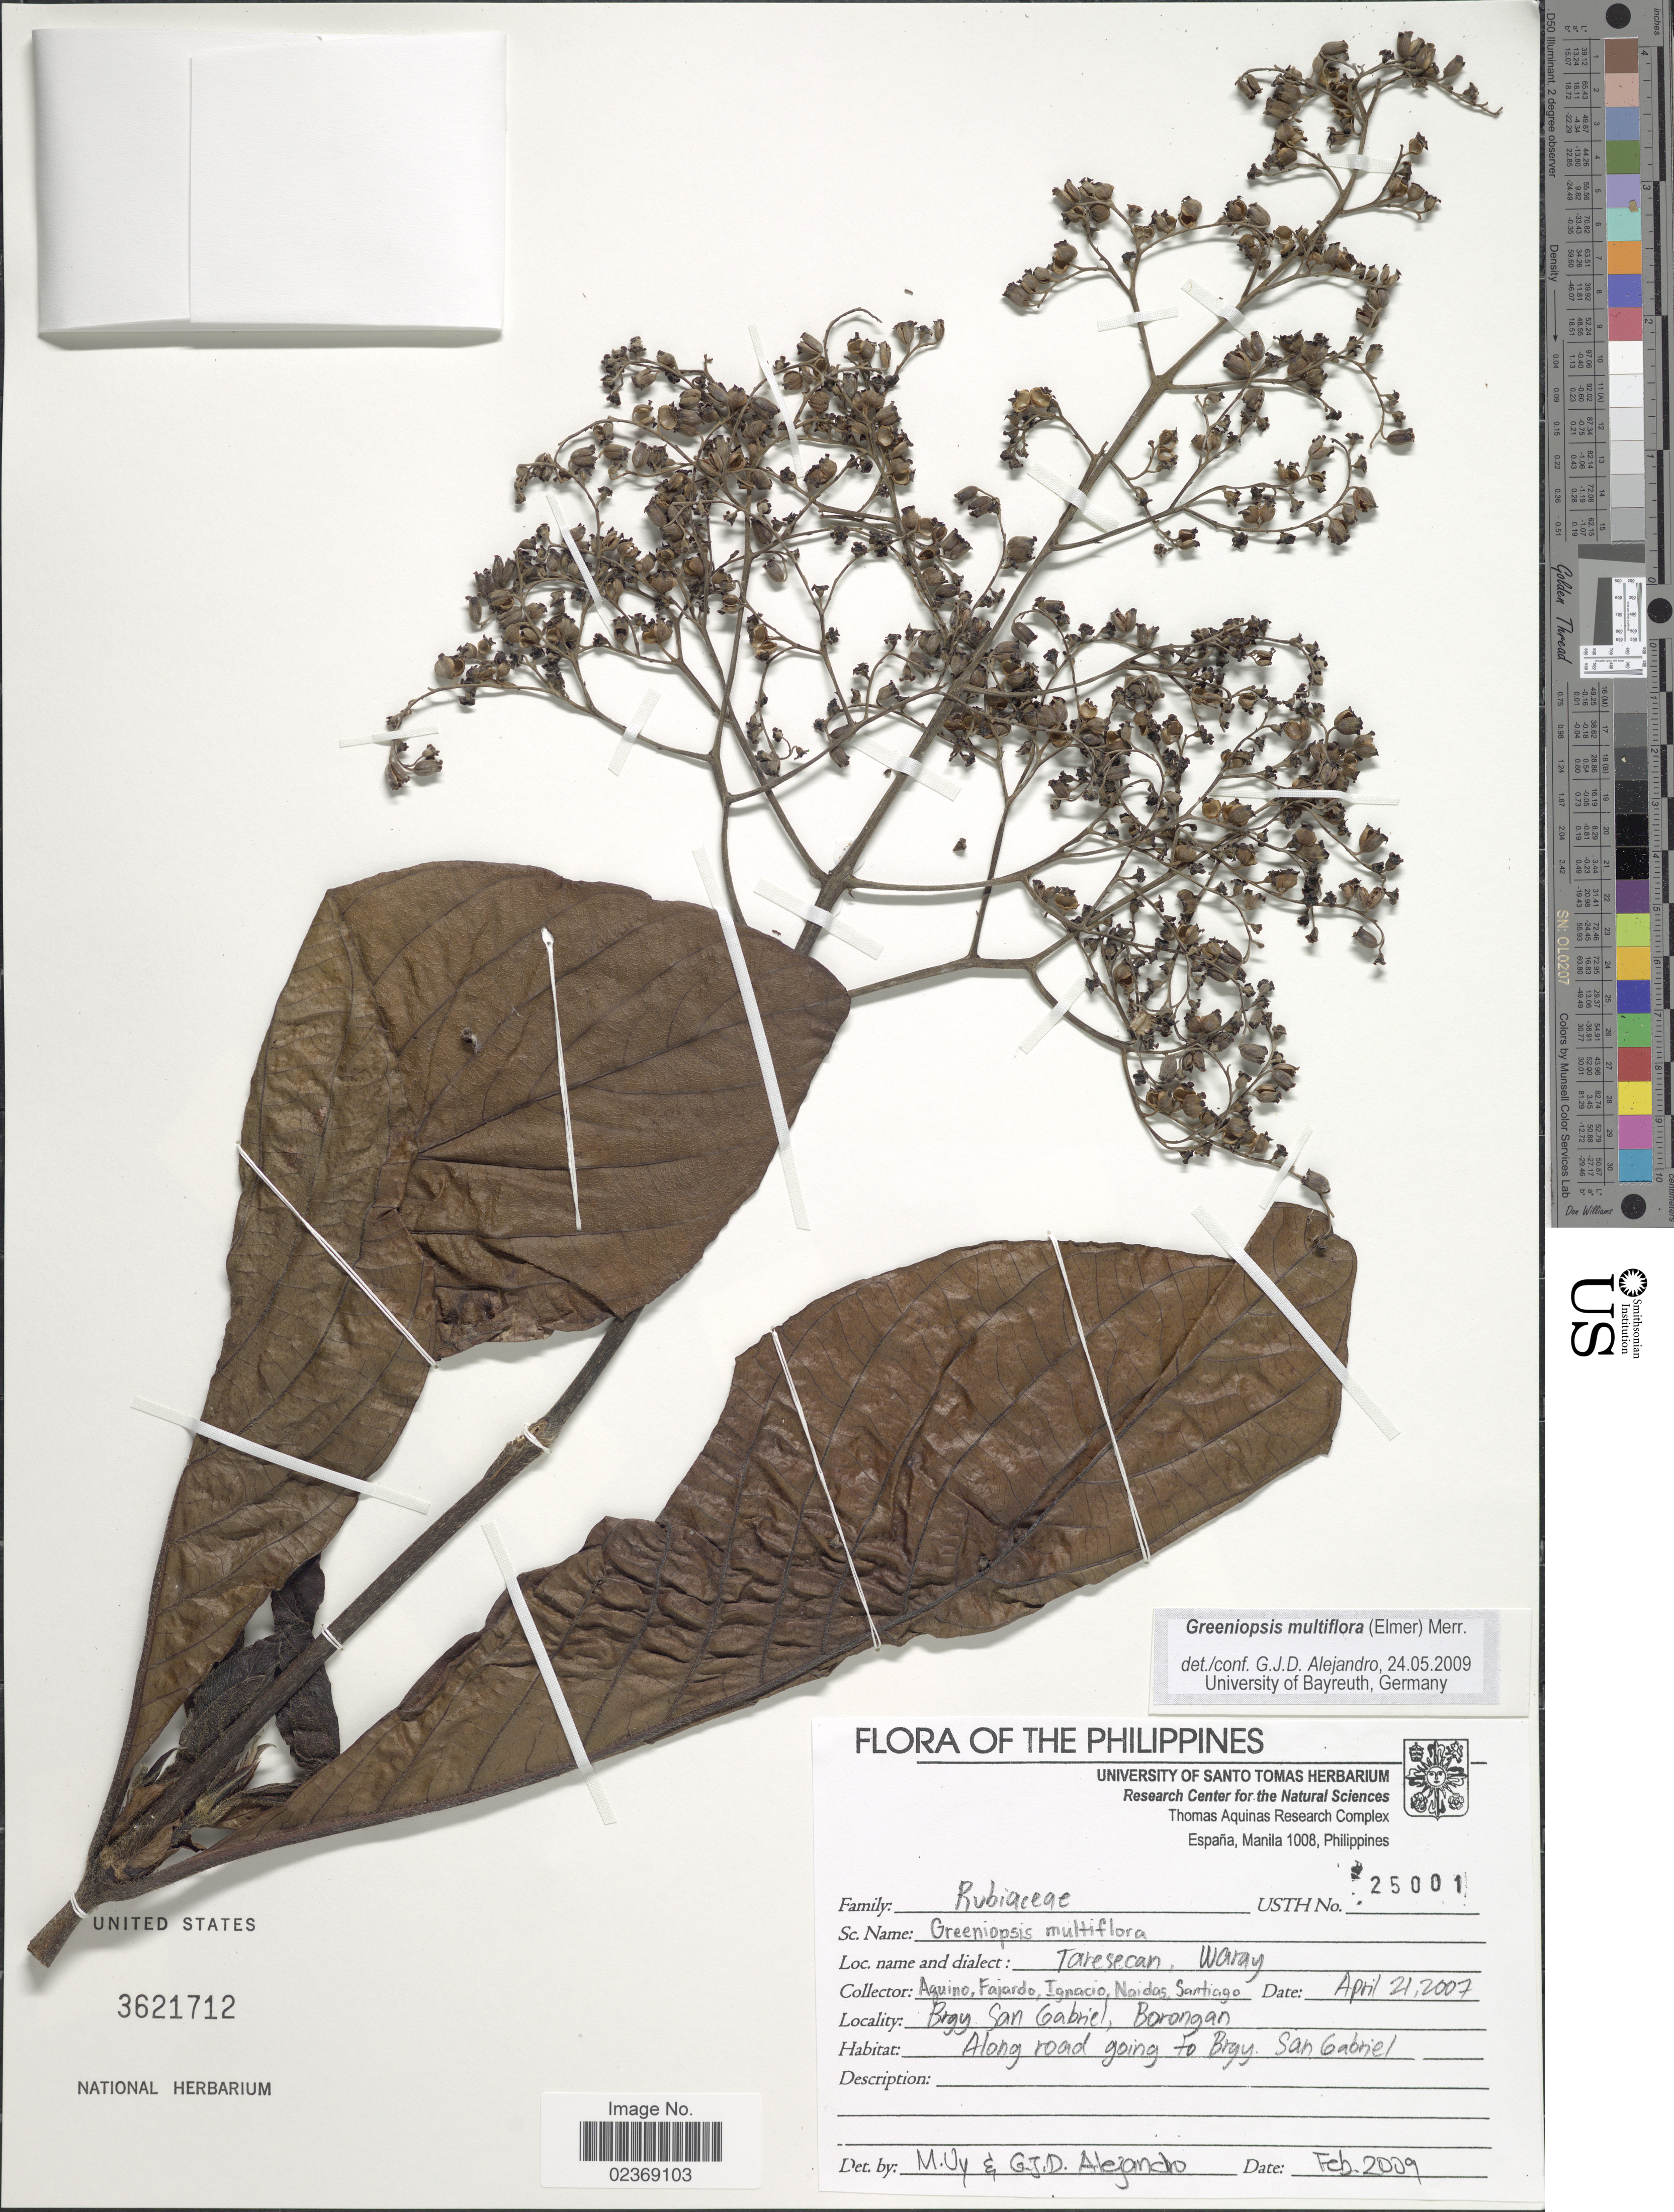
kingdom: Plantae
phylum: Tracheophyta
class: Magnoliopsida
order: Gentianales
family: Rubiaceae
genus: Greeniopsis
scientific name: Greeniopsis multiflora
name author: (Elmer) Merr.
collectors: Aquino, Fajardo, --, Ignacio, Naidas & -. Santiago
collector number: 25001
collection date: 2007-04-21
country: Philippines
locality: Brg San Gabriel, Borongan, Along road going to Brgy San Gabriel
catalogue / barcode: US 3621712